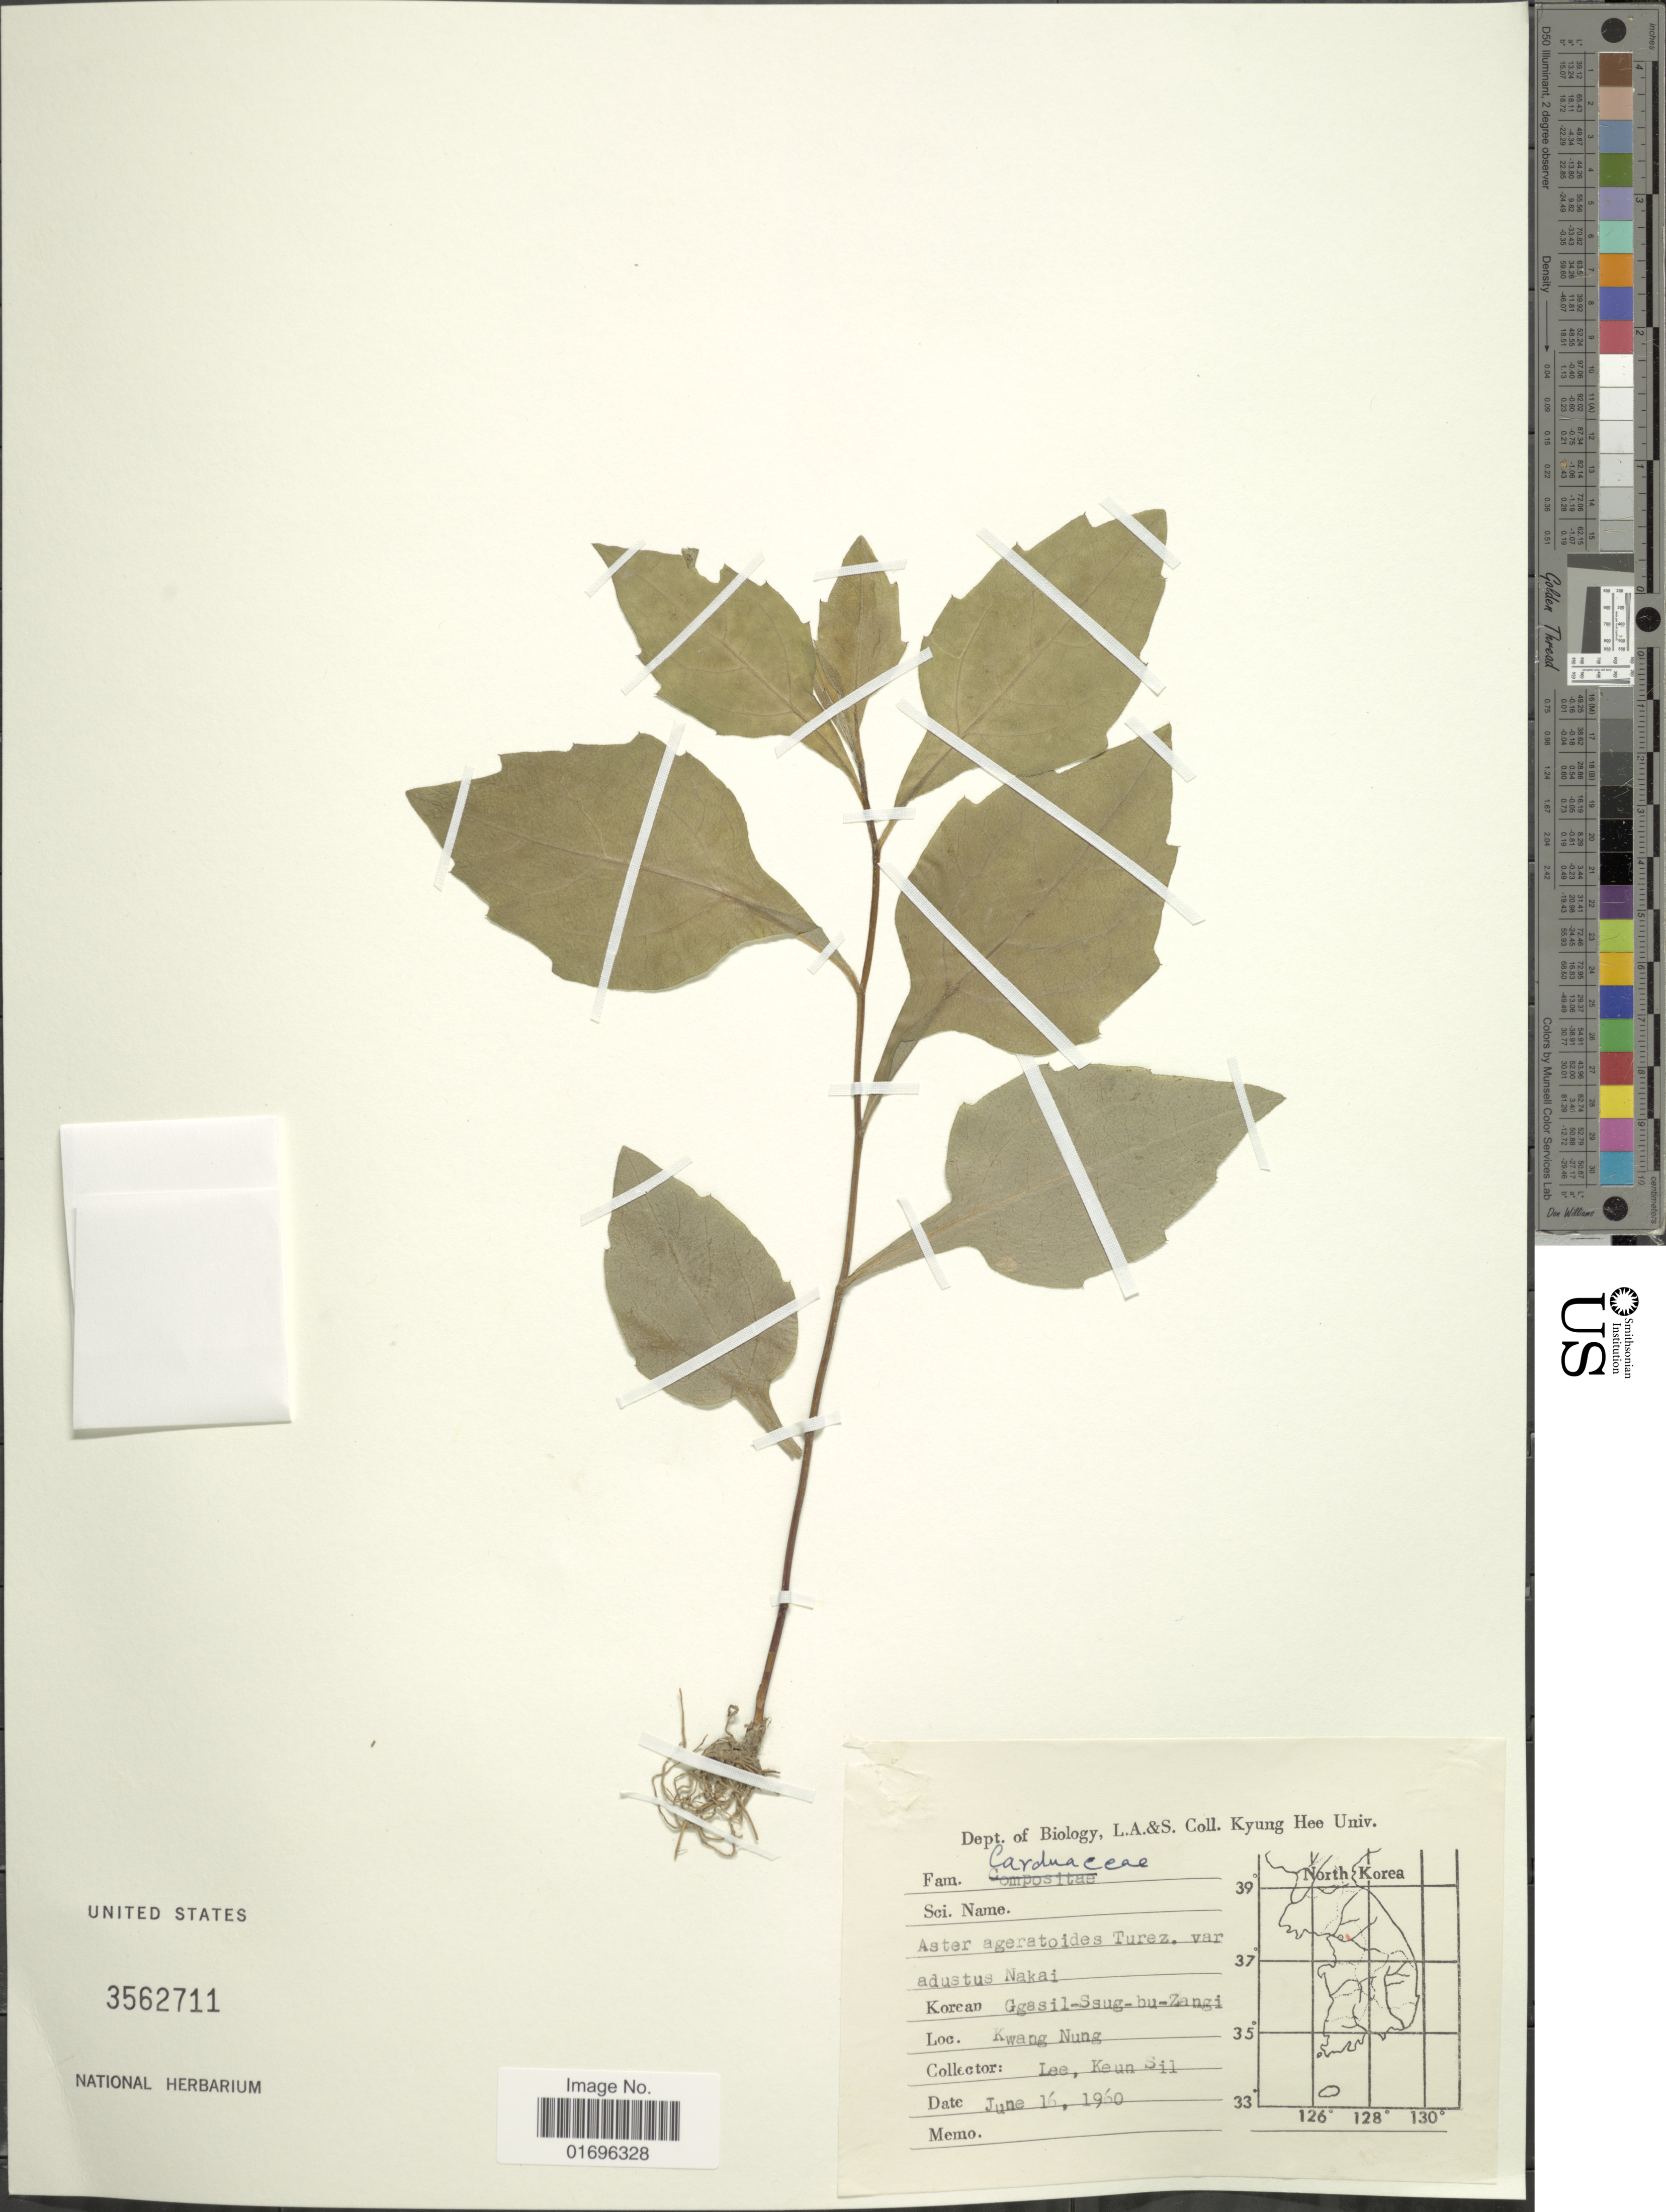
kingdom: Plantae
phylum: Tracheophyta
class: Magnoliopsida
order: Asterales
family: Asteraceae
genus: Aster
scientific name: Aster ageratoides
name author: Turcz.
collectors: K. Lee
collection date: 1960-06-16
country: North Korea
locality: Korean. Ggasil-Ssug-bu-Zangi. Kwang Nung.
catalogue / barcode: US 3562711